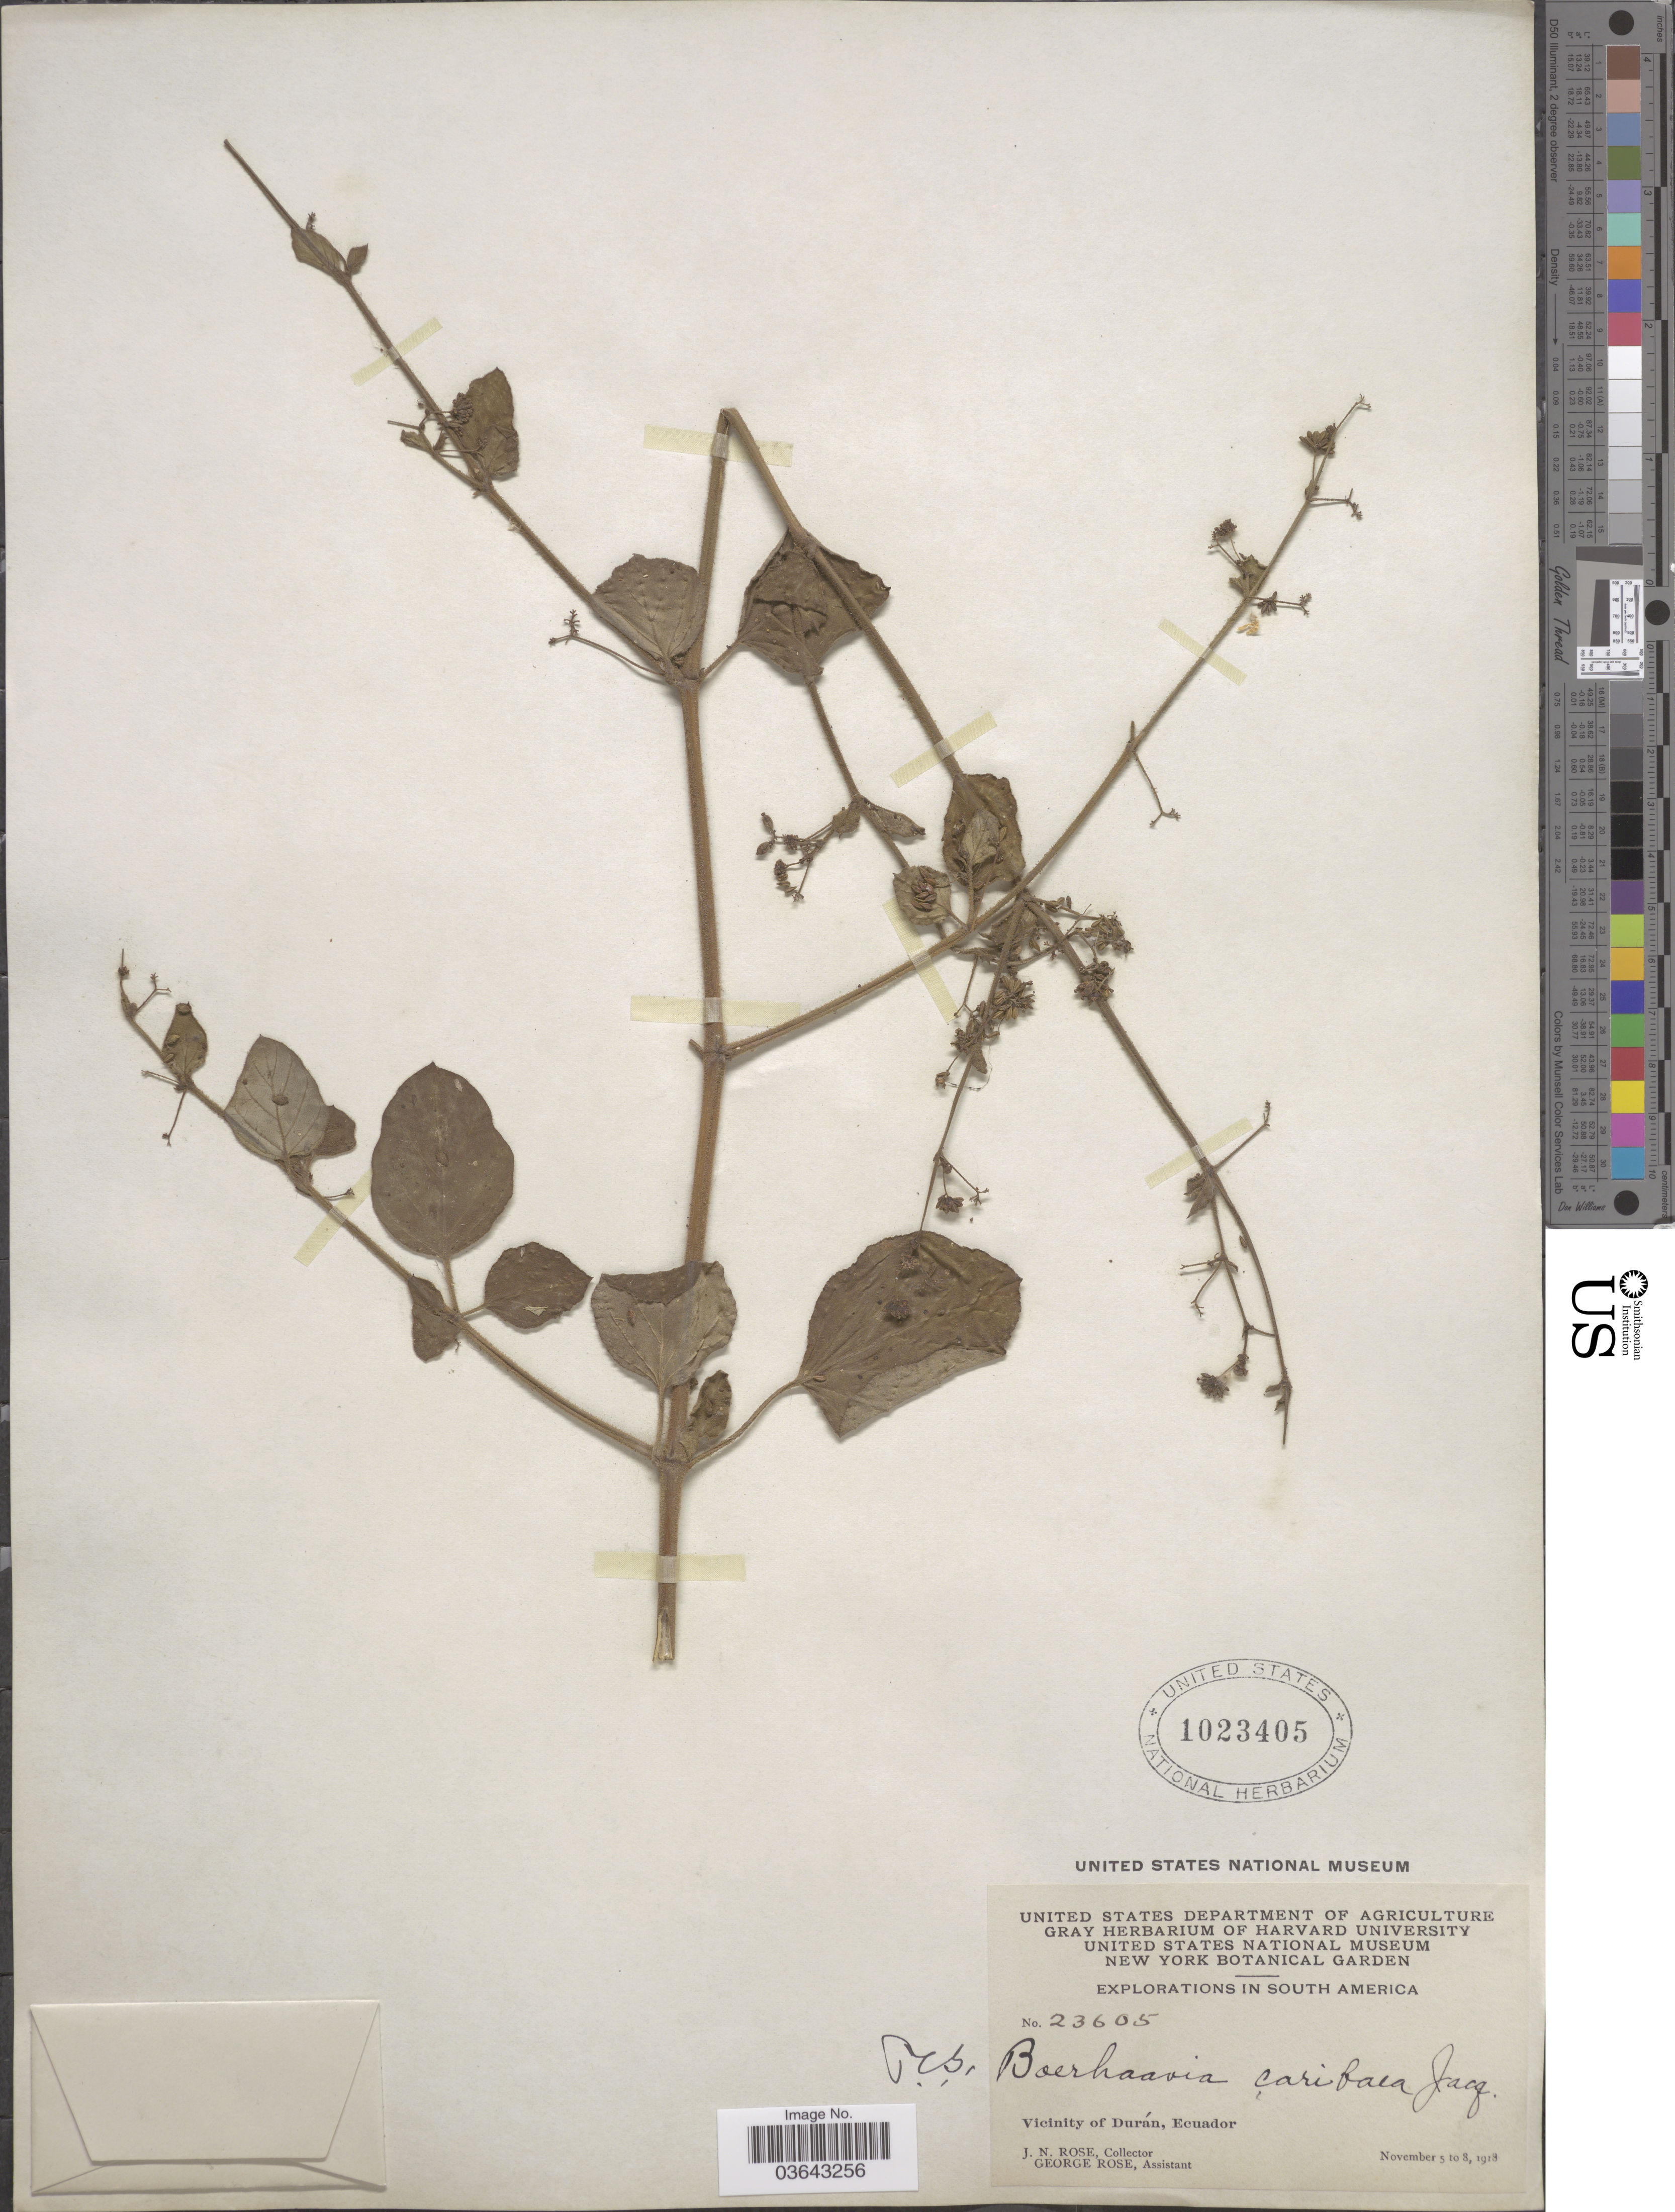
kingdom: Plantae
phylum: Tracheophyta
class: Magnoliopsida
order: Caryophyllales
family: Nyctaginaceae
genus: Boerhavia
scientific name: Boerhavia diffusa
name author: L.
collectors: J. N. Rose & G. Rose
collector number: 23605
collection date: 1918-11-05/1918-11-08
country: Ecuador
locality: Vicinity of Durán.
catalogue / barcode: US 1023405